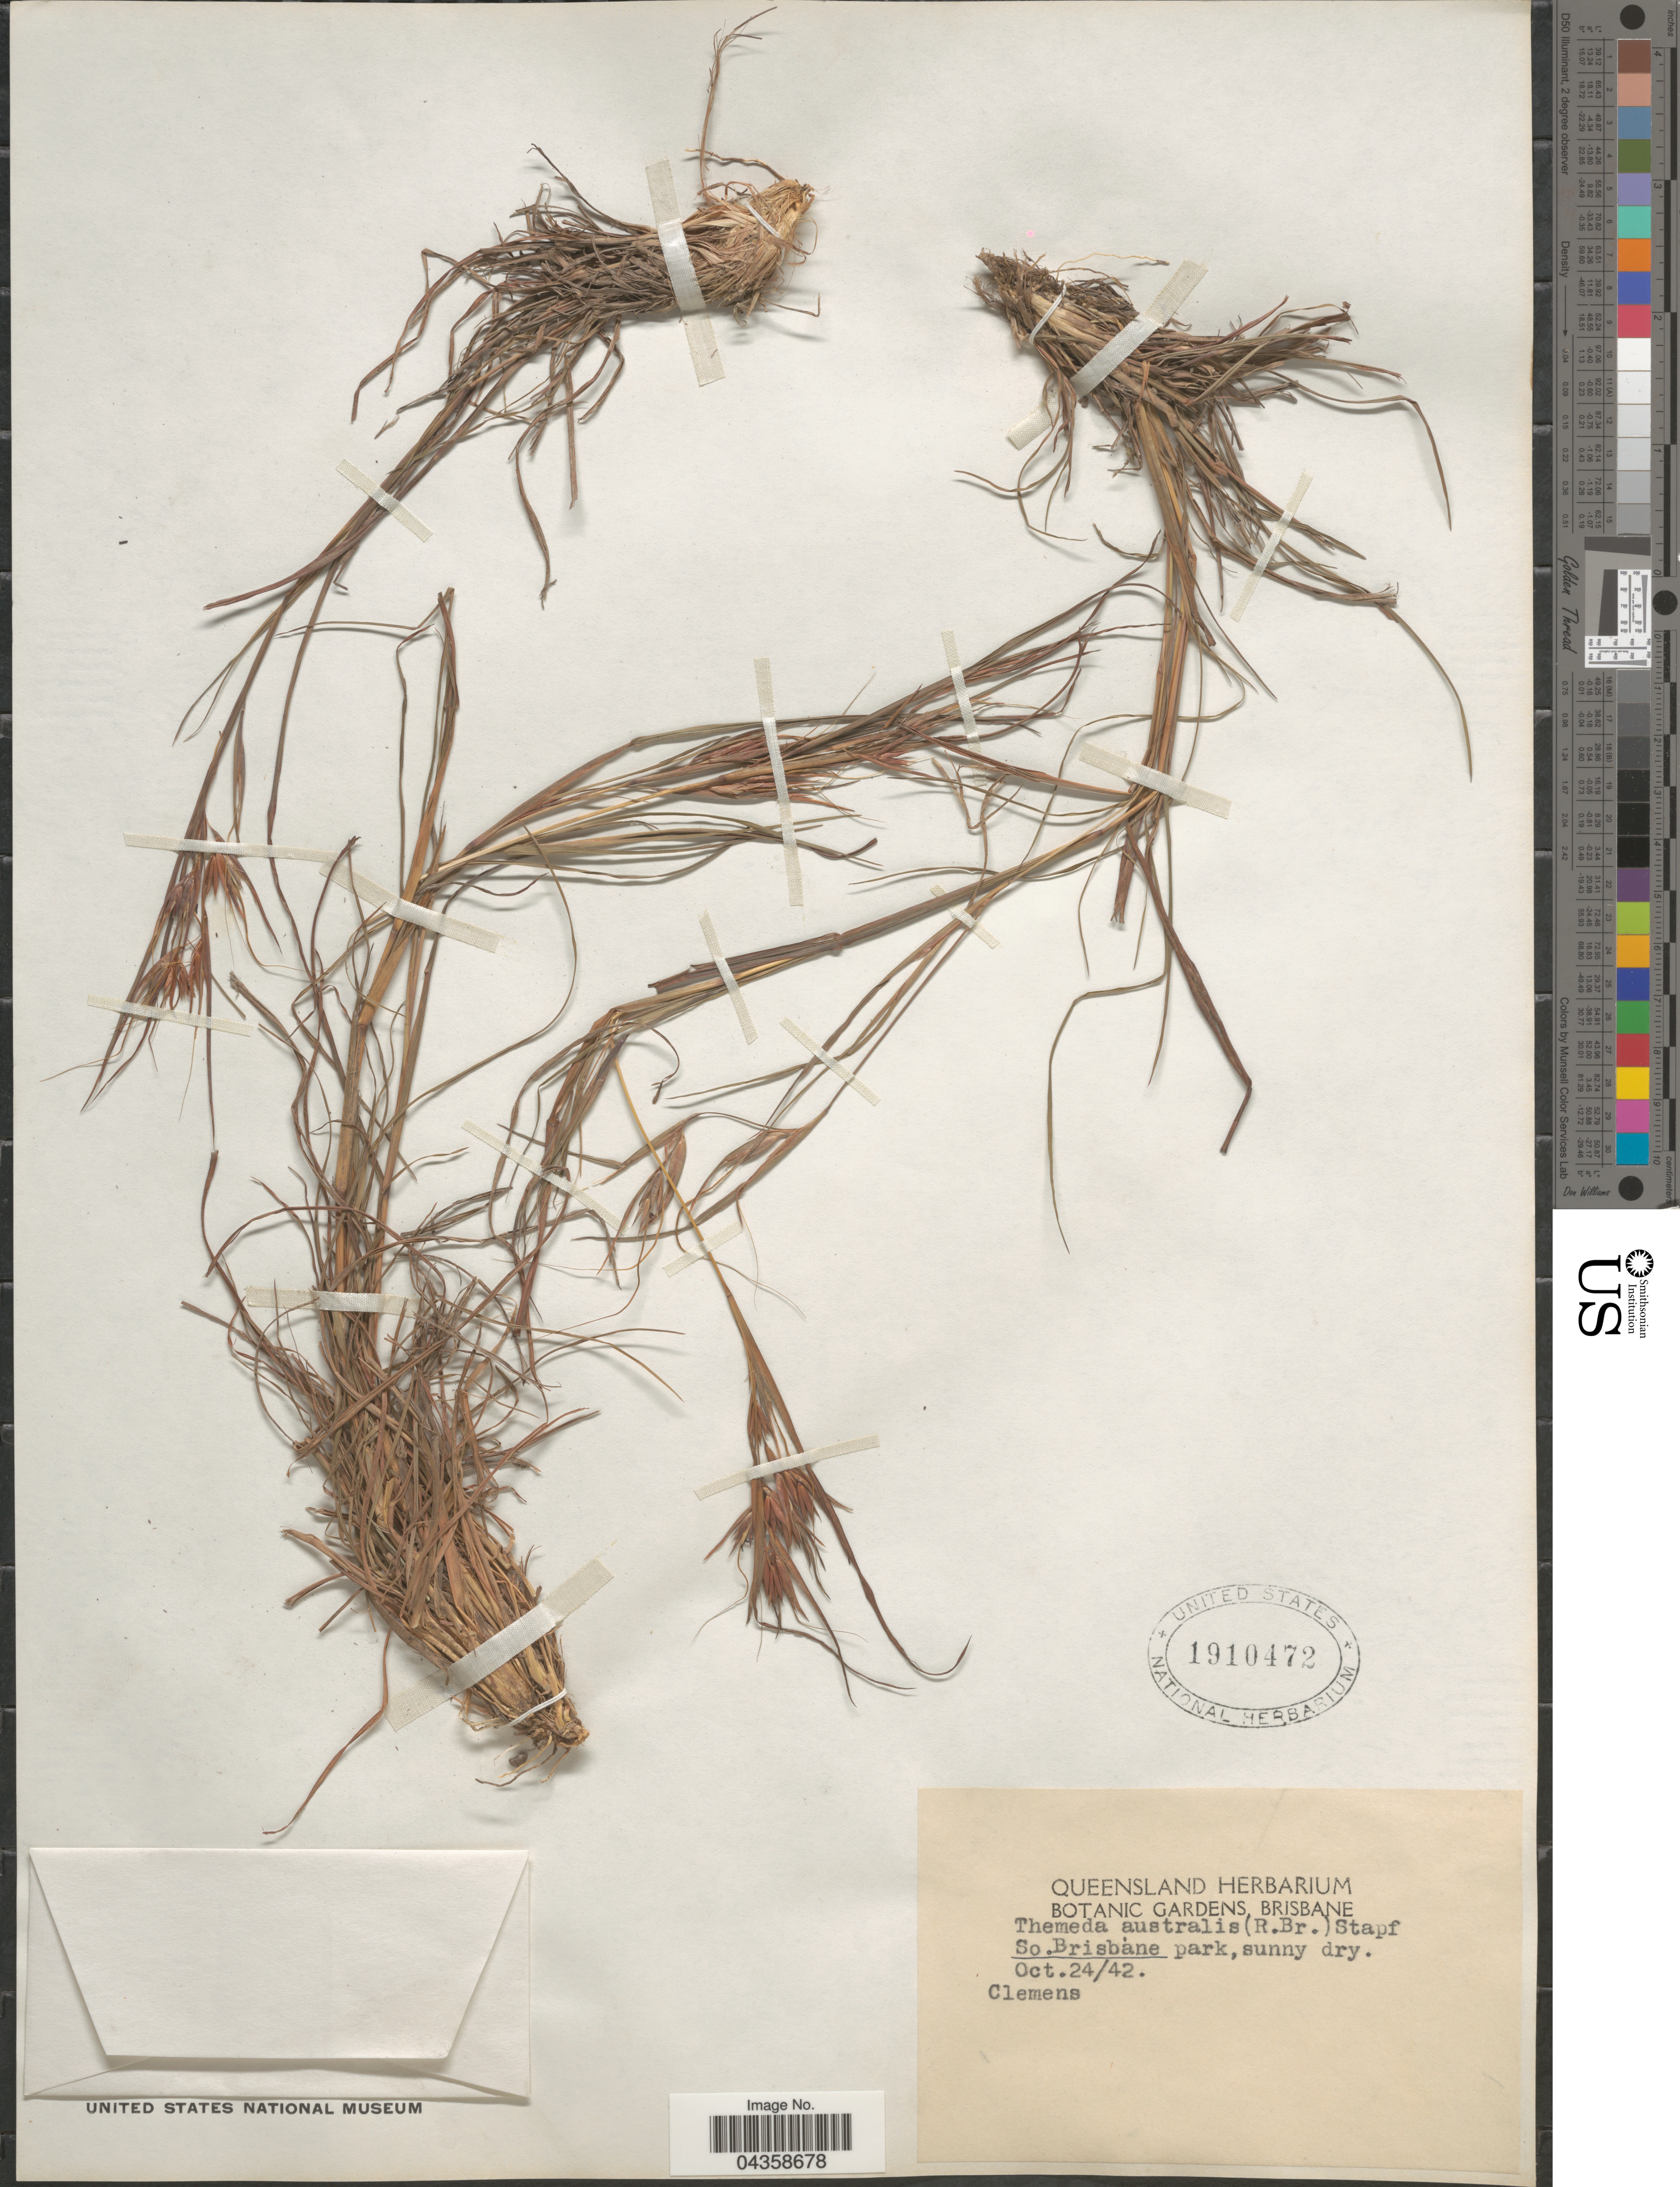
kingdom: Plantae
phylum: Tracheophyta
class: Liliopsida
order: Poales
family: Poaceae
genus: Themeda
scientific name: Themeda triandra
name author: Forssk.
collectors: -. Clemens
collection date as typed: Transcribed d/m/y: 24/10/42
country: Australia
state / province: Queensland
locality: So. Brisbane park, sunny dry.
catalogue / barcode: US 1910472